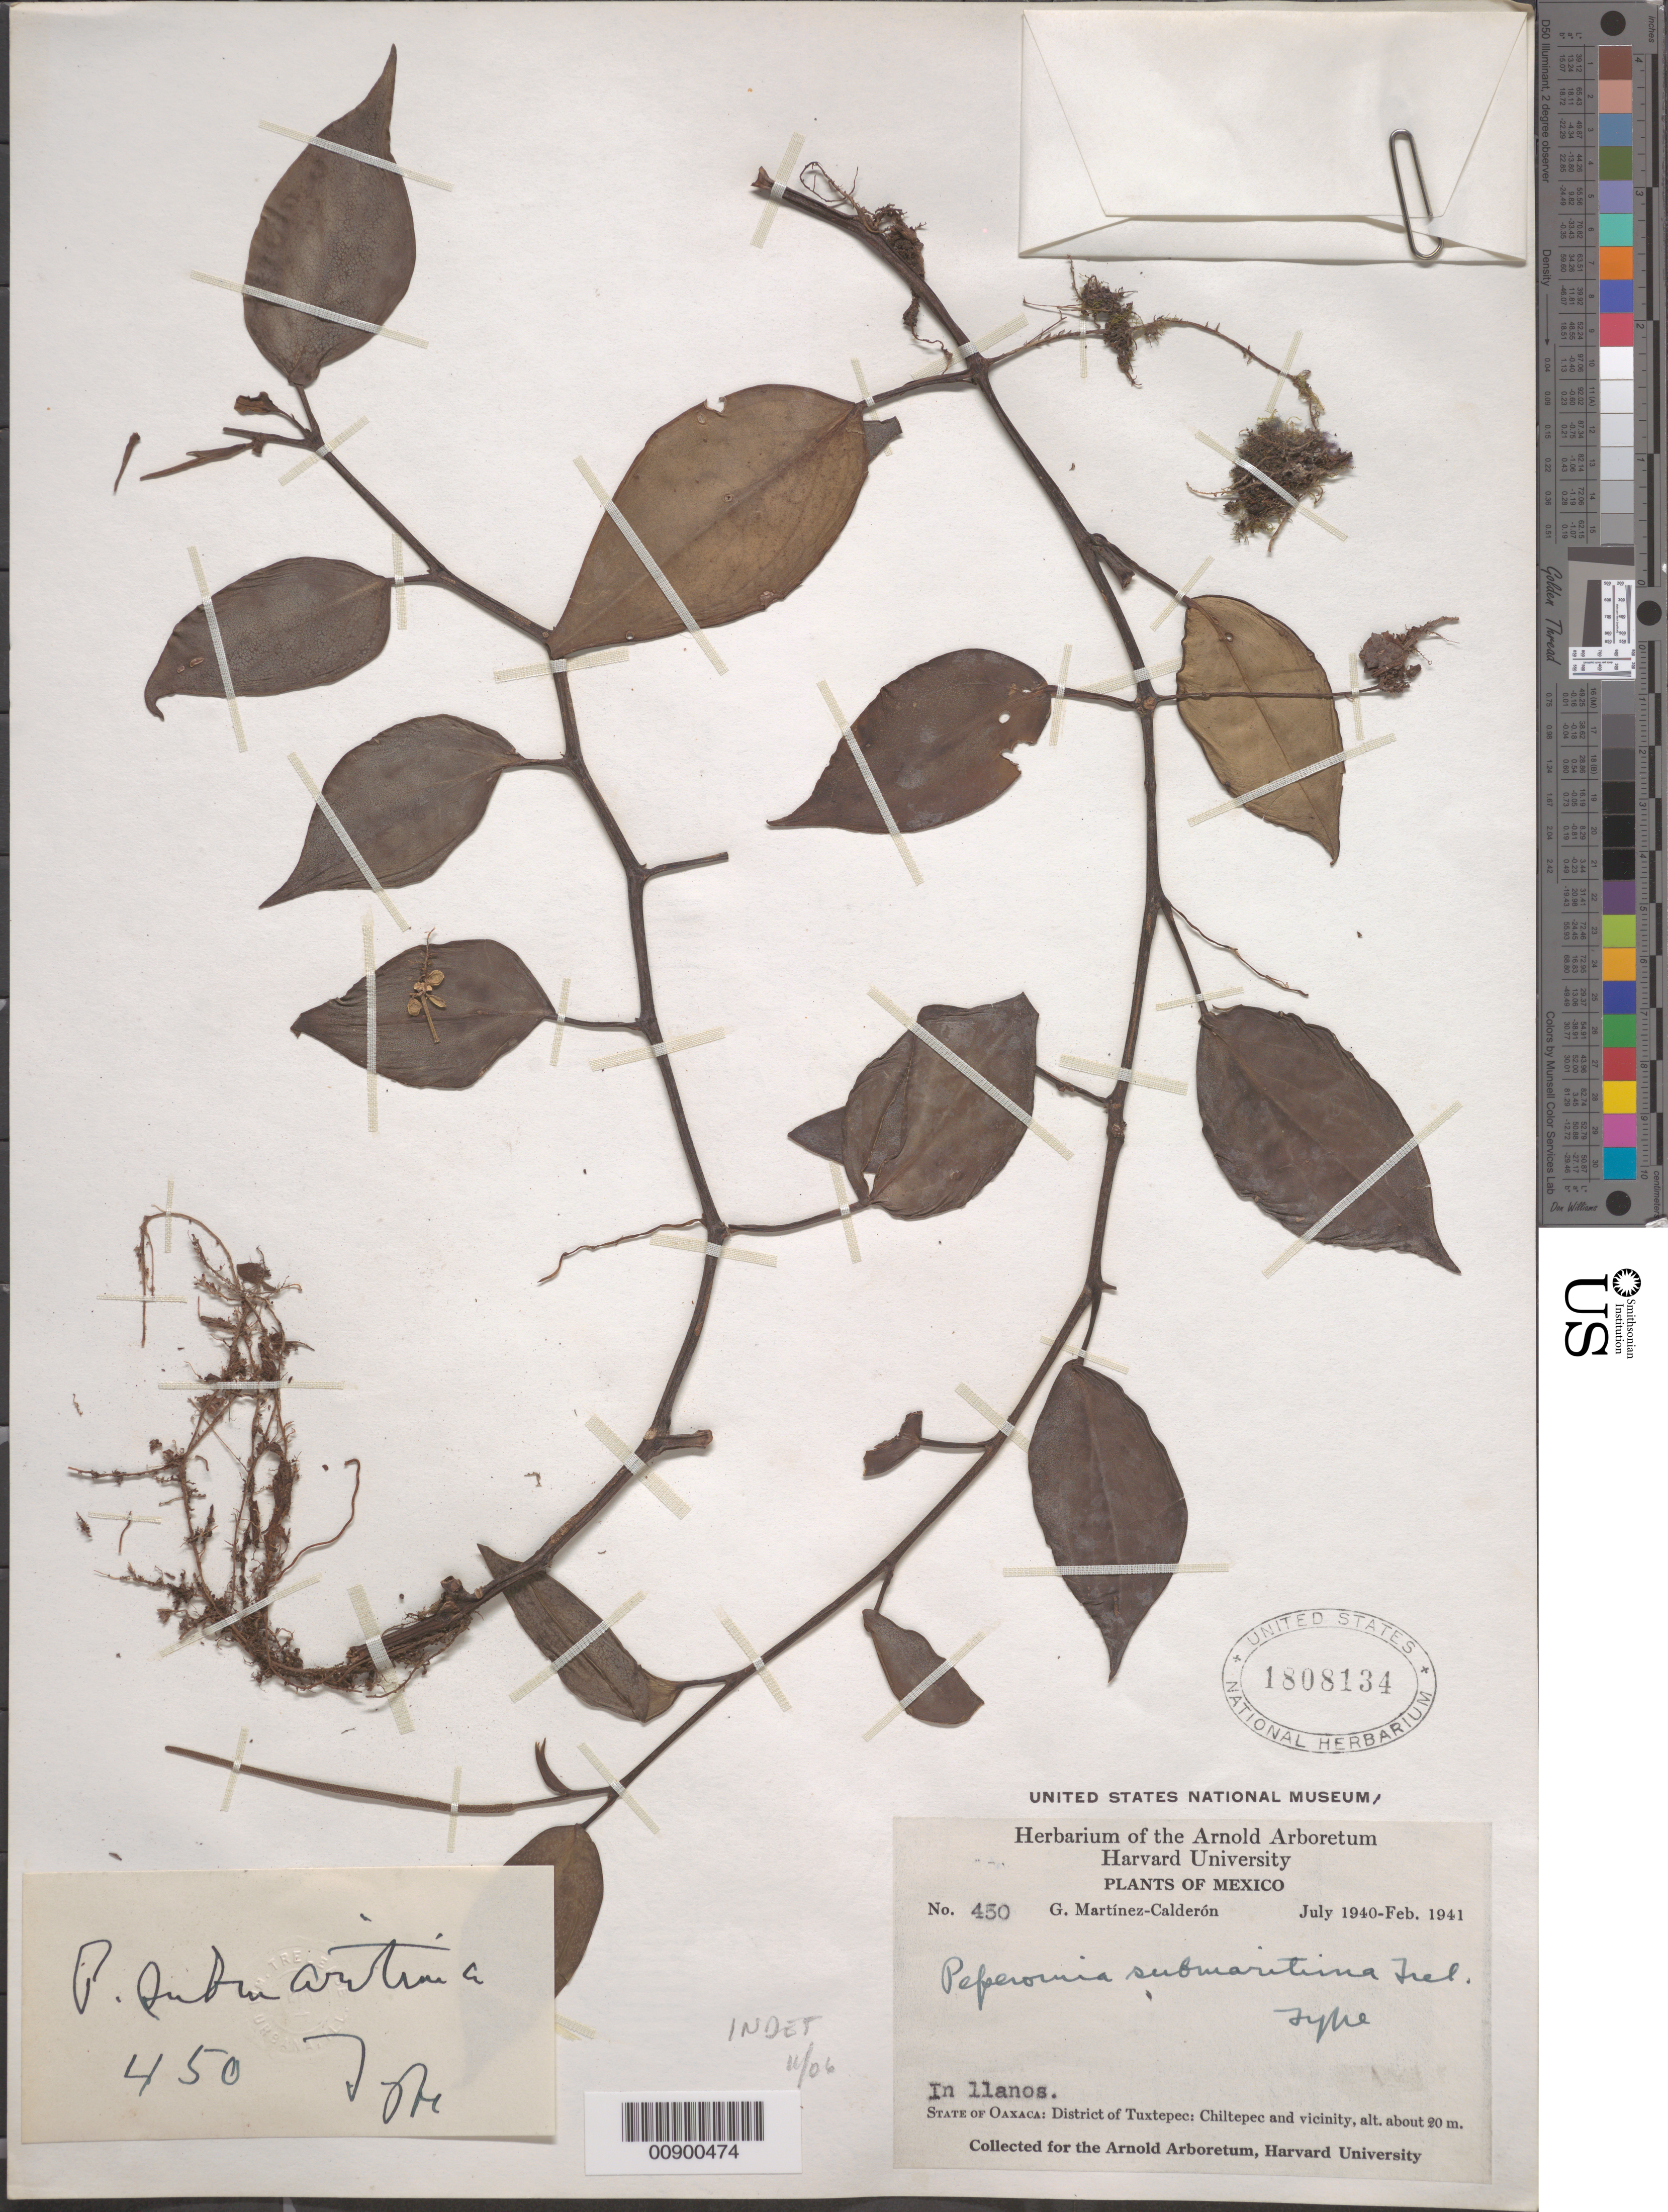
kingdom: Plantae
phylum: Tracheophyta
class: Magnoliopsida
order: Piperales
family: Piperaceae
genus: Peperomia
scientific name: Peperomia granulosa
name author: Trel.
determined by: Jiménez, José Estaban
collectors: G. Martinez-C.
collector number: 450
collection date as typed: Jul 1940 to -- Feb 1941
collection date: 1940-07/1941-02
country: Mexico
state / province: Oaxaca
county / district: Tuxtepec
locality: State of Oaxaca: District of Tuxtepec: Chiltepec and vicinity.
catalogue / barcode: US 1808134